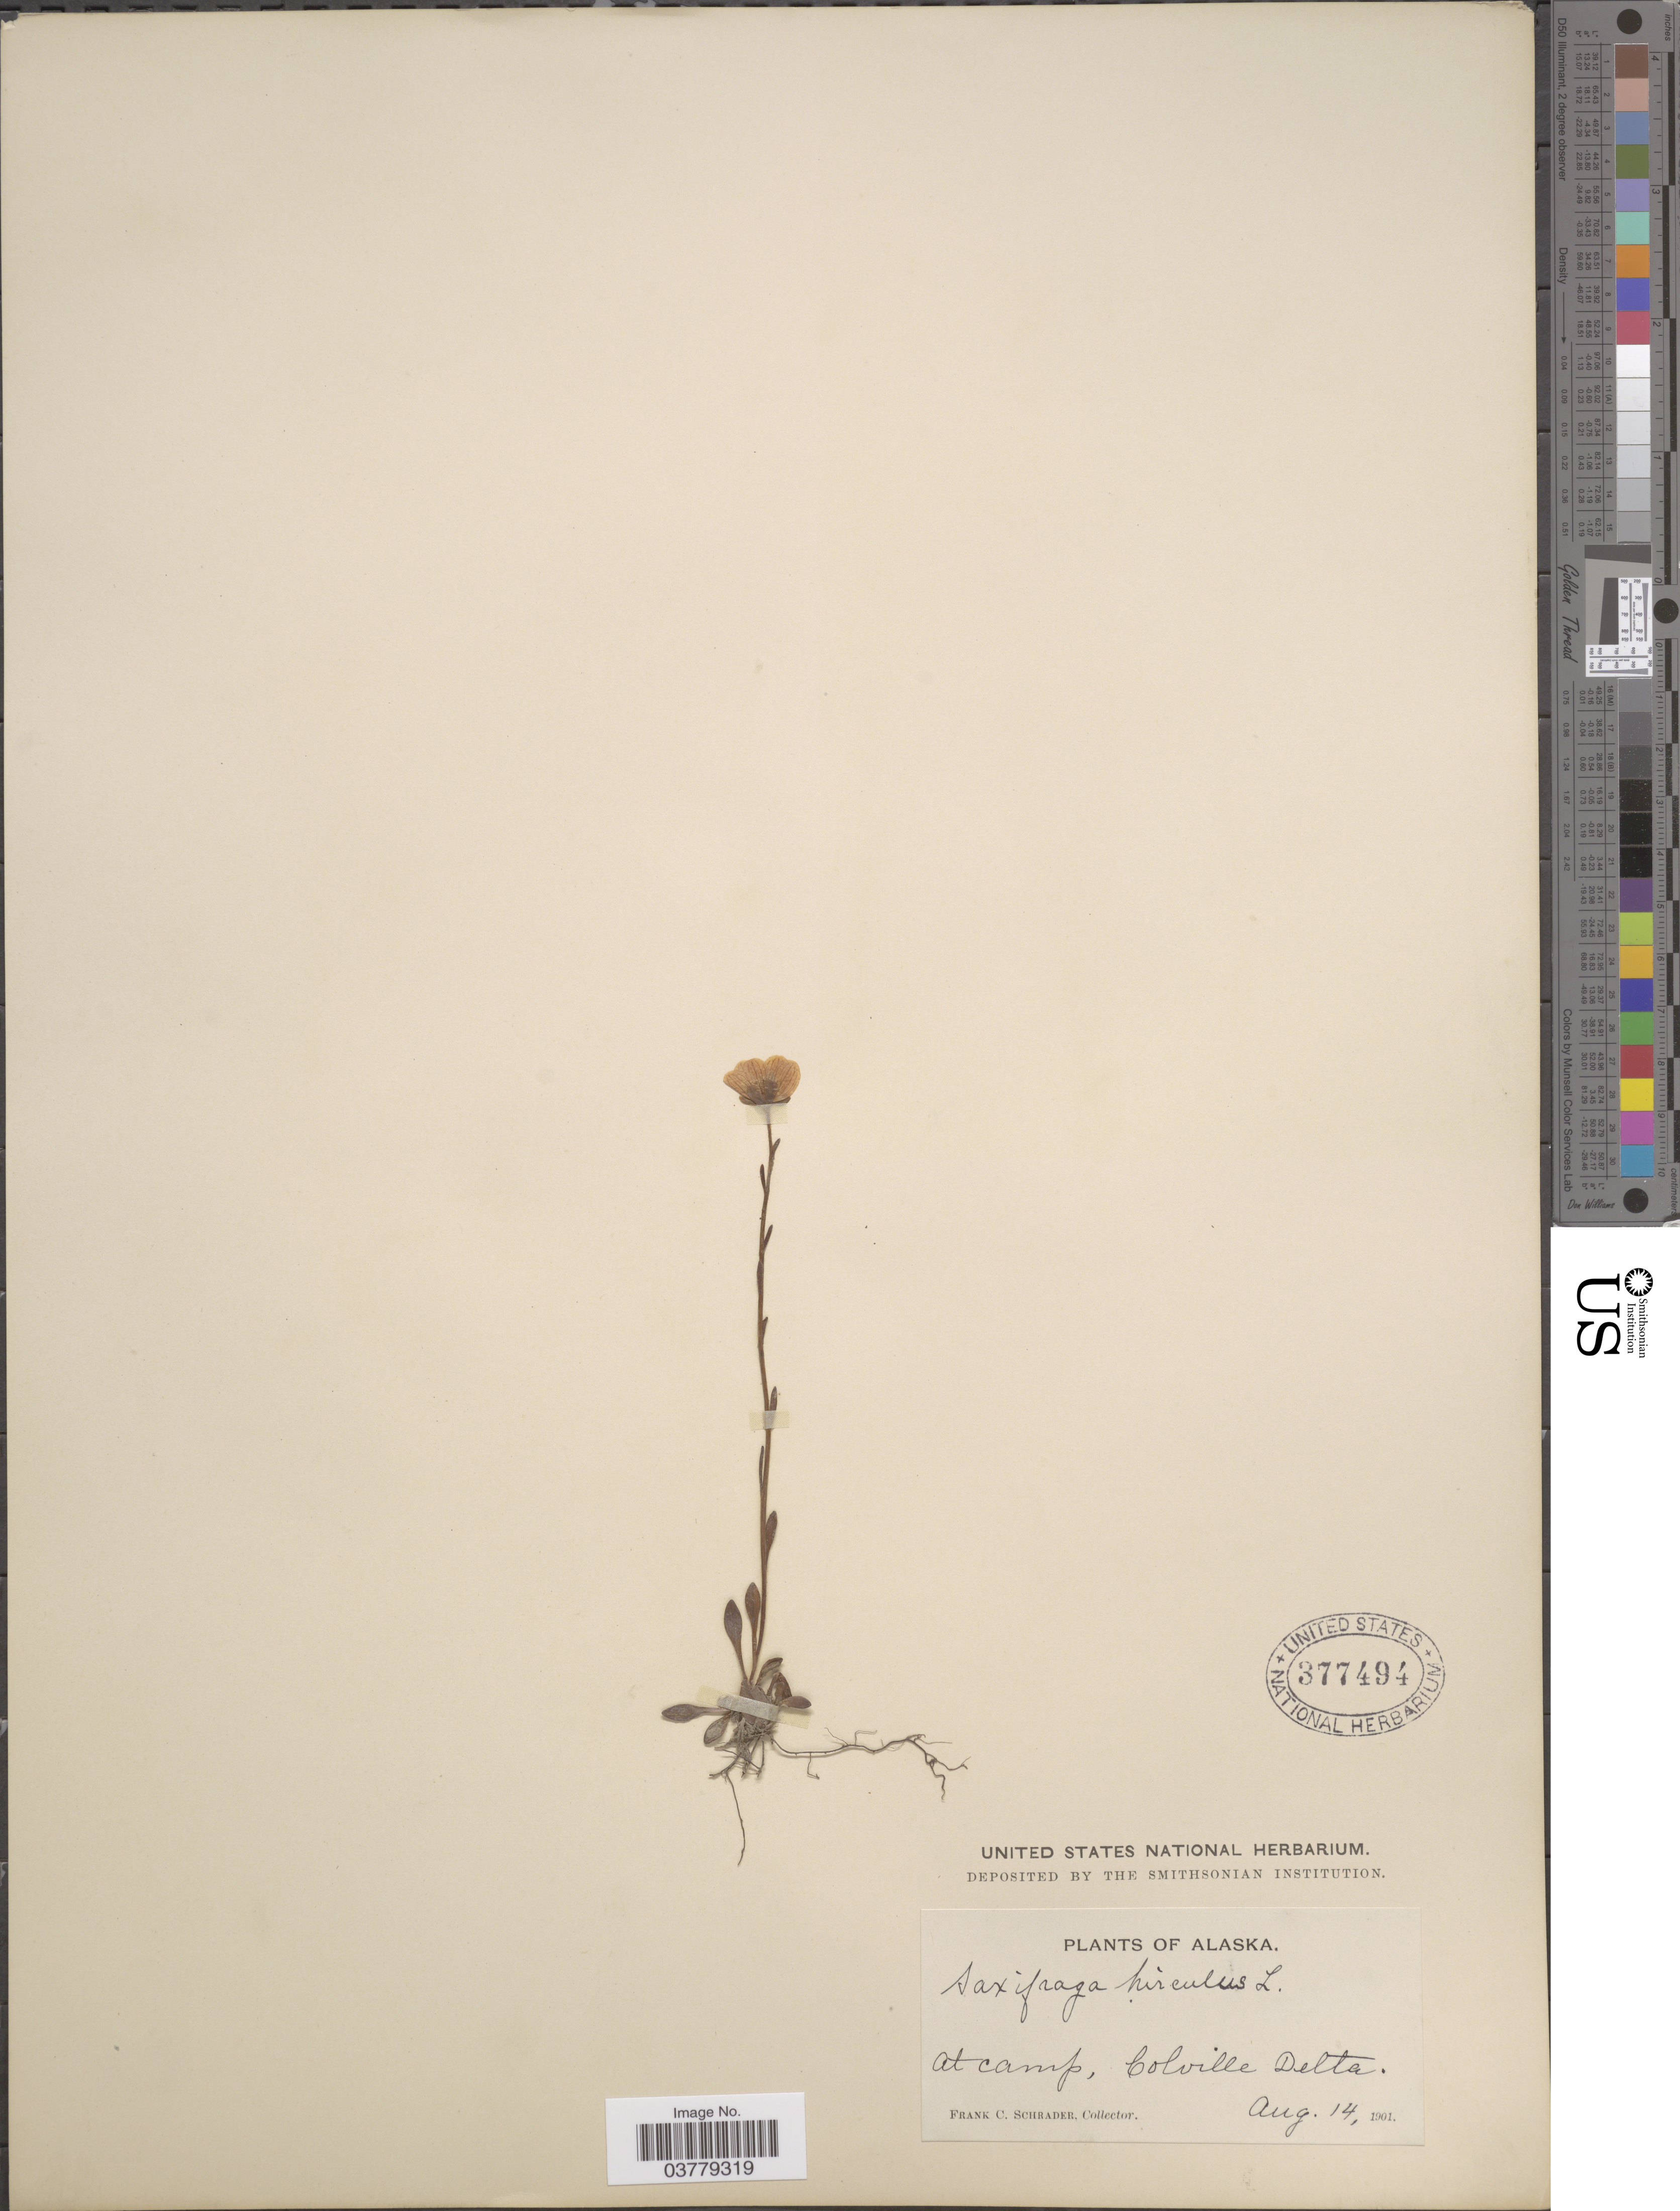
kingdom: Plantae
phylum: Tracheophyta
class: Magnoliopsida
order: Saxifragales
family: Saxifragaceae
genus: Saxifraga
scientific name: Saxifraga hirculus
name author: L.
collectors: F. C. Schrader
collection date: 1901-08-14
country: United States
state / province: Alaska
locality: At camp, Colville Delta.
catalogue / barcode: US 377494